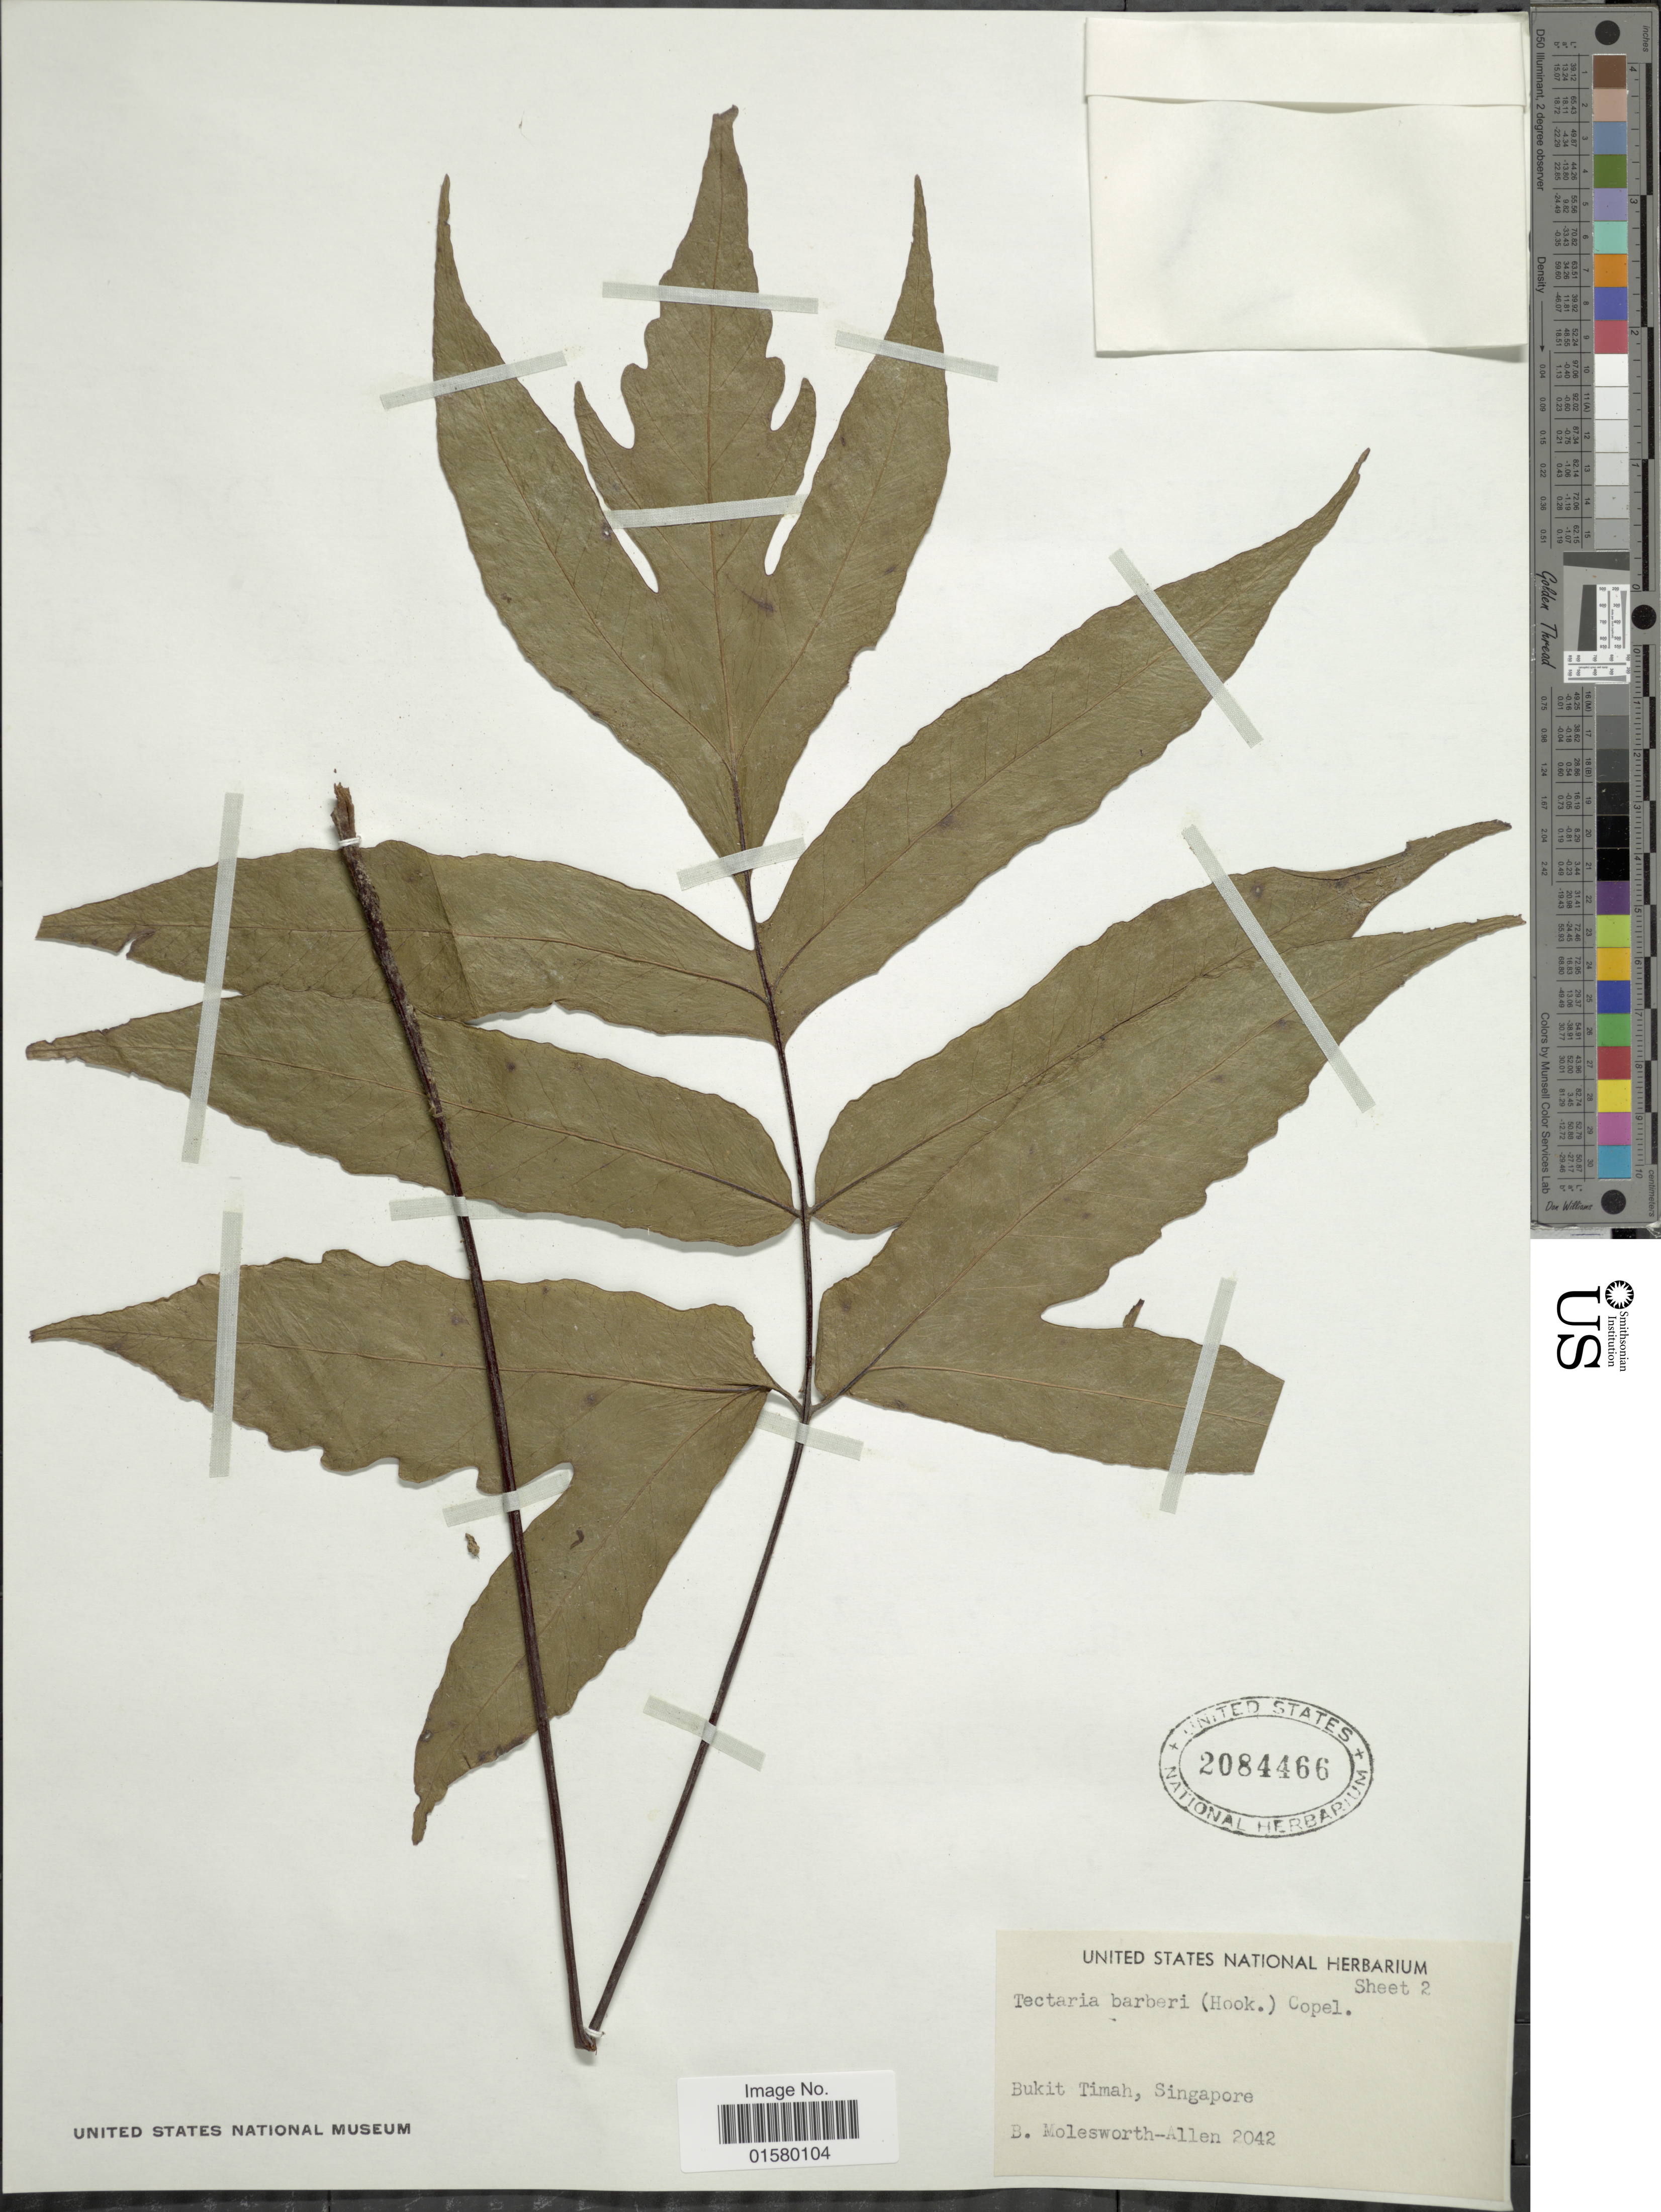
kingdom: Plantae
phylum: Tracheophyta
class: Polypodiopsida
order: Polypodiales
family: Tectariaceae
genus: Tectaria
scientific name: Tectaria barberi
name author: (Hook.) Copel.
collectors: U.S. National Herbarium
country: Singapore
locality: Bukit Timah, Singapore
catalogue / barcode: US 2084466